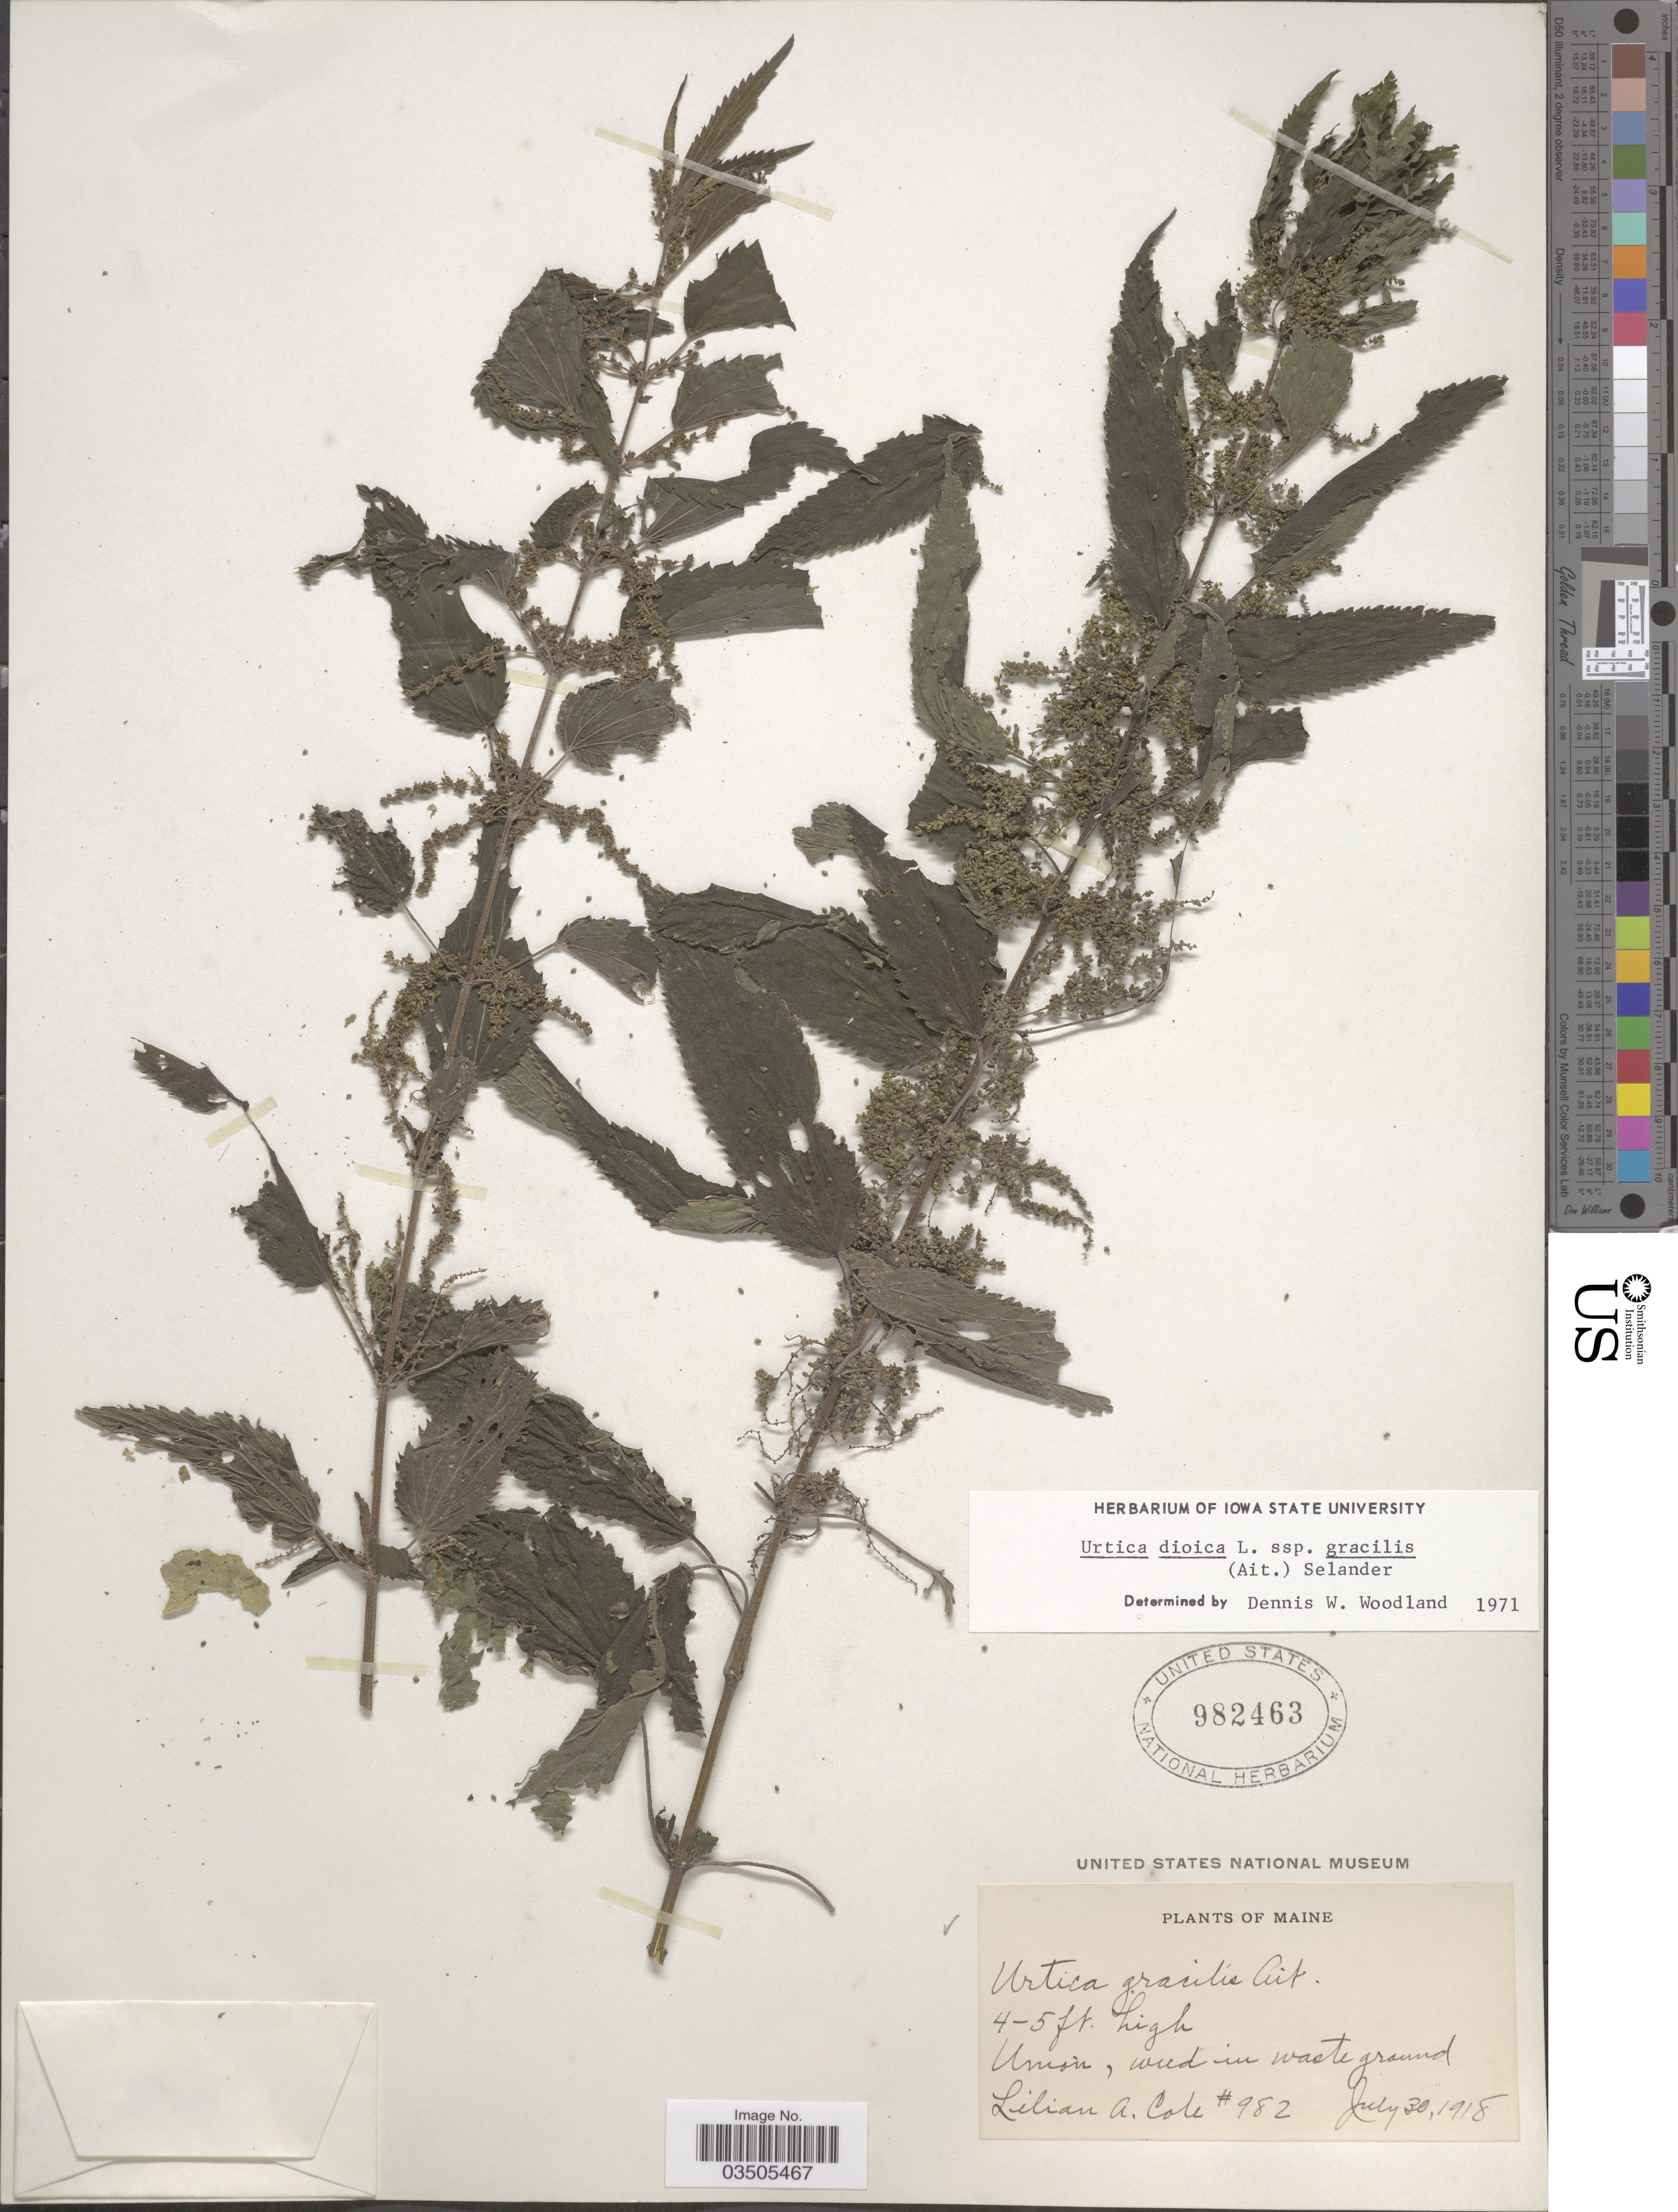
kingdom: Plantae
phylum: Tracheophyta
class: Magnoliopsida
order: Rosales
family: Urticaceae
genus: Urtica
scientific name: Urtica dioica subsp. gracilis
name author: L.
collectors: L. A. Cole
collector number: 982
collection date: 1918-07-30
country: United States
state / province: Maine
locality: Union, weed in waste ground.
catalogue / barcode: US 982463